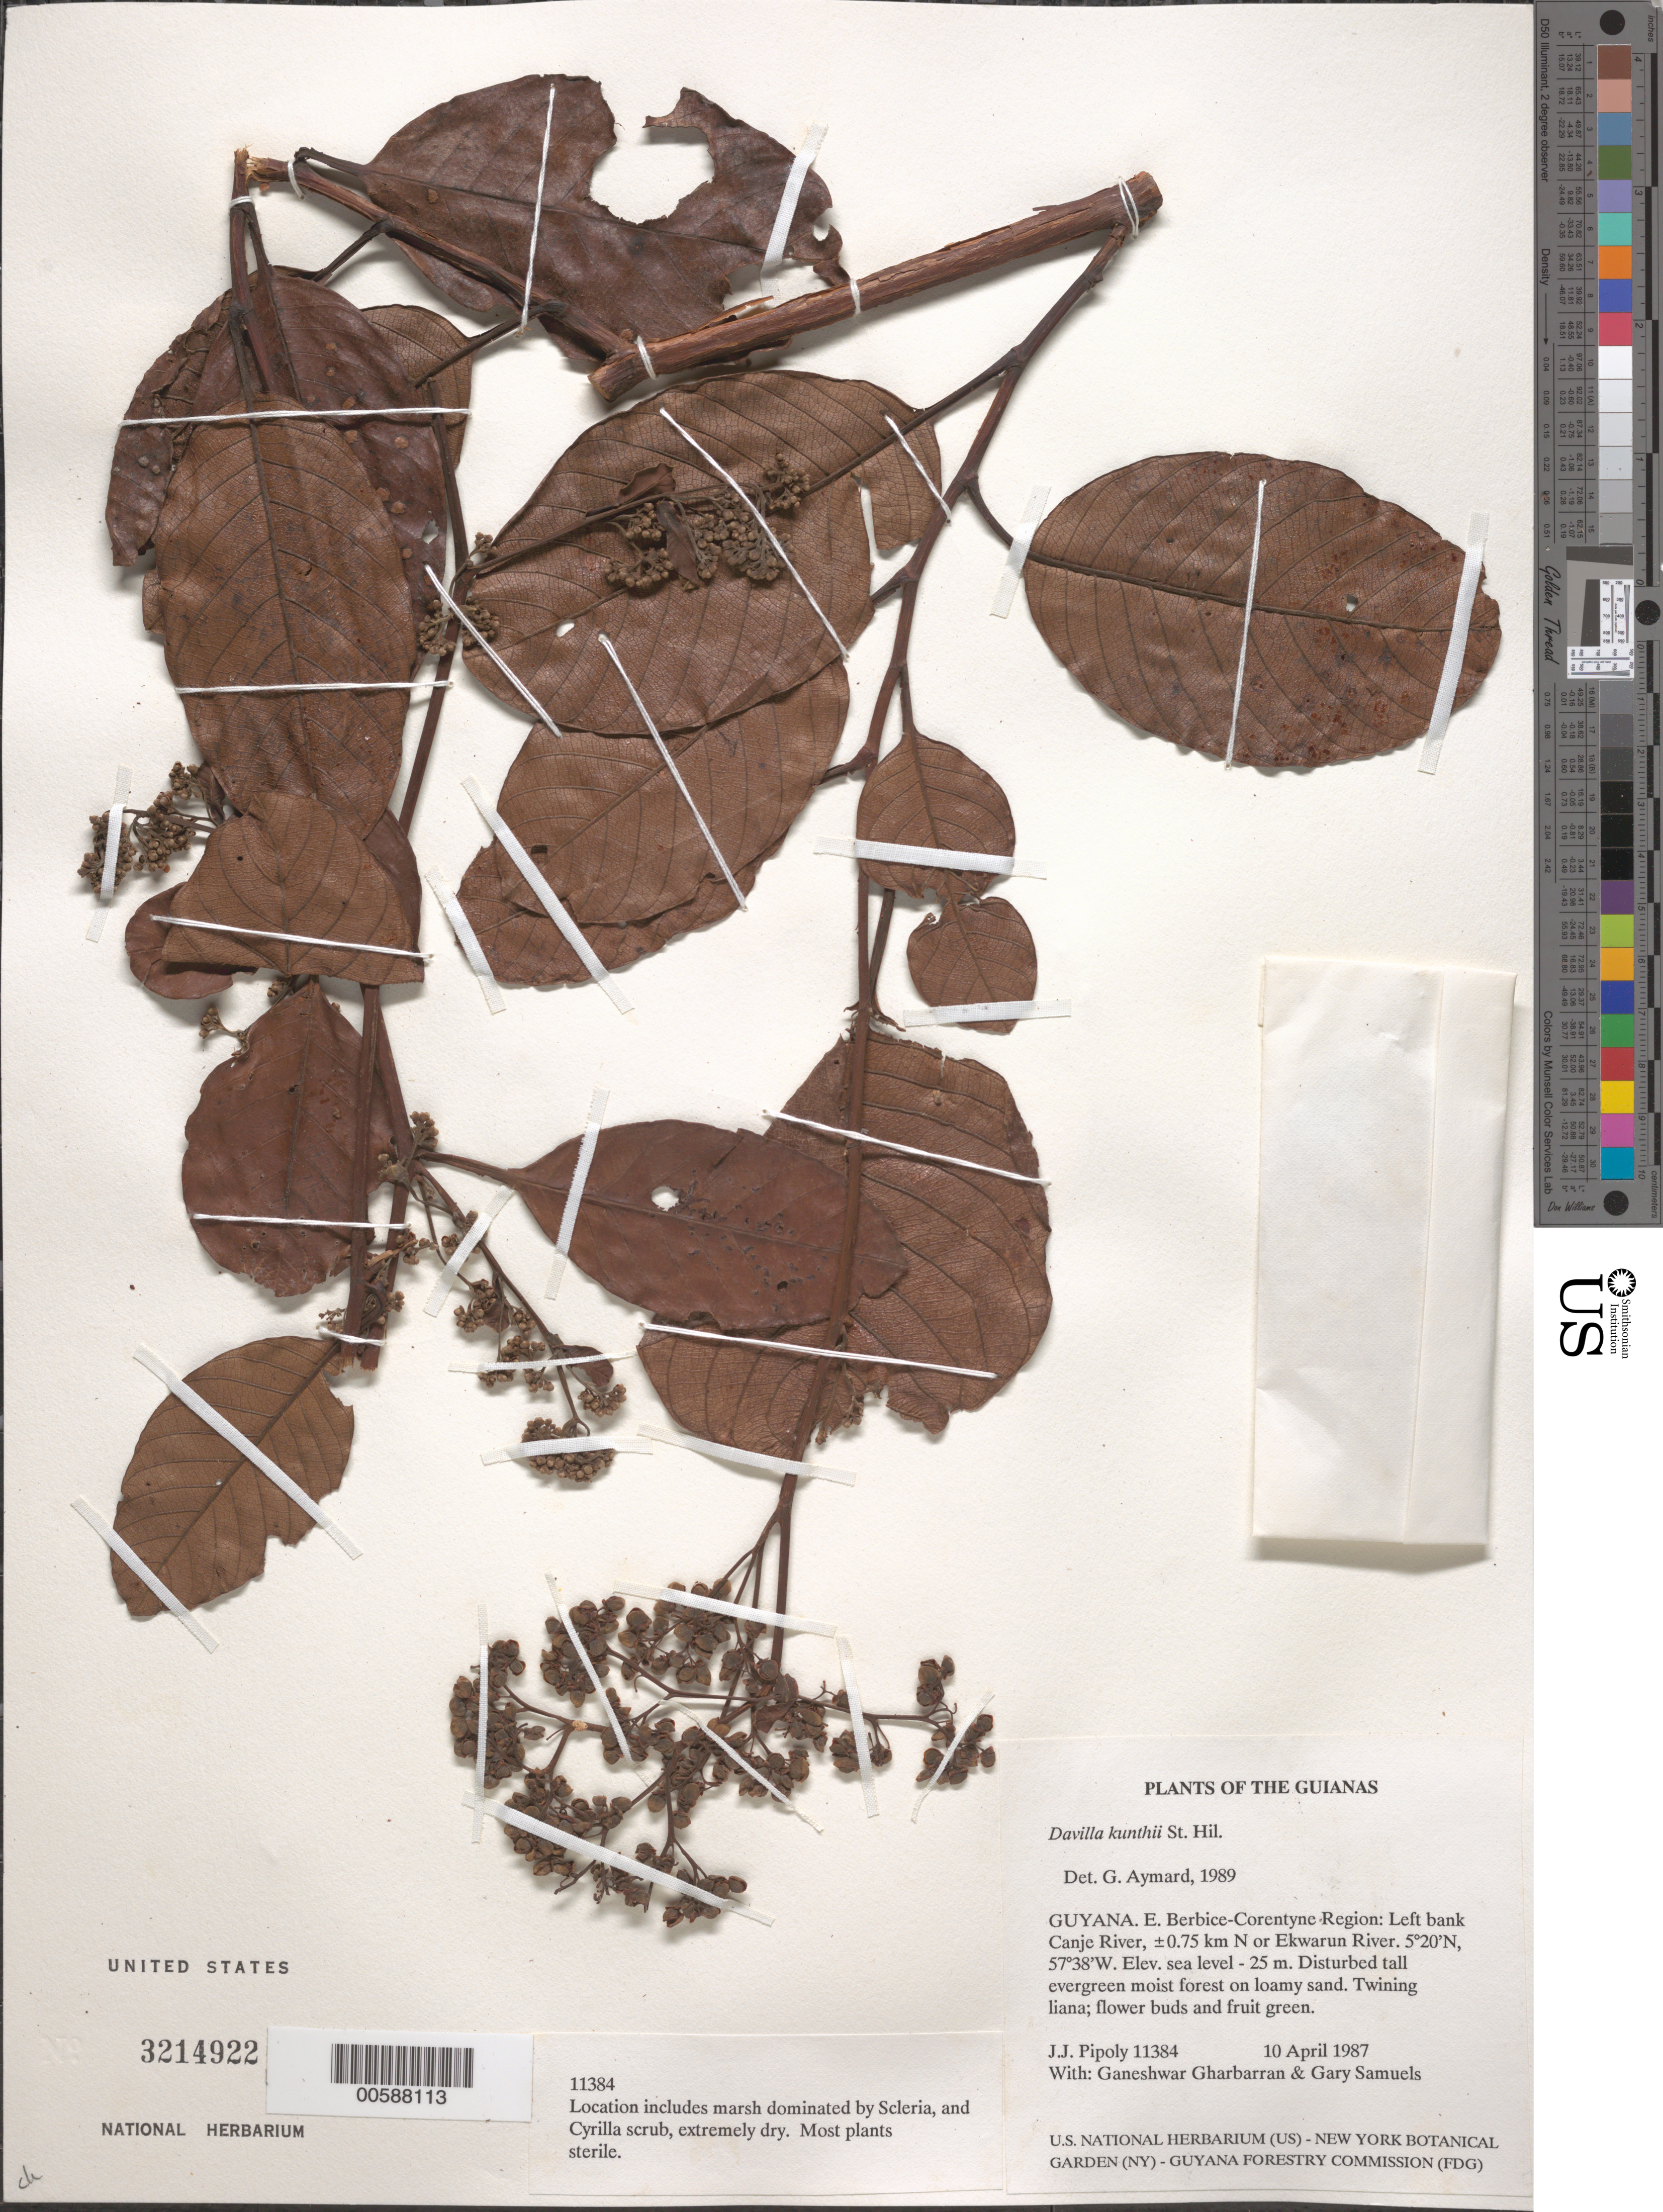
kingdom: Plantae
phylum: Tracheophyta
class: Magnoliopsida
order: Dilleniales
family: Dilleniaceae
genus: Davilla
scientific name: Davilla kunthii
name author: A. St.-Hil.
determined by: Aymard C., G. A., (PORT), Univ. Nac. Exp. de los Llanos Ezequiel Zamora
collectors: J. J. Pipoly, G. Gharbarran & G. Samuels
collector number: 11384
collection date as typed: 10 April 1987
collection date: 1987-04-10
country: Guyana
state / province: E. Berbice-Corentyne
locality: Canje River, ± 0.75 km N of Ekwarun River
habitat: Disturbed tall evergreen moist forest on loamy sand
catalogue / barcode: US 3214922